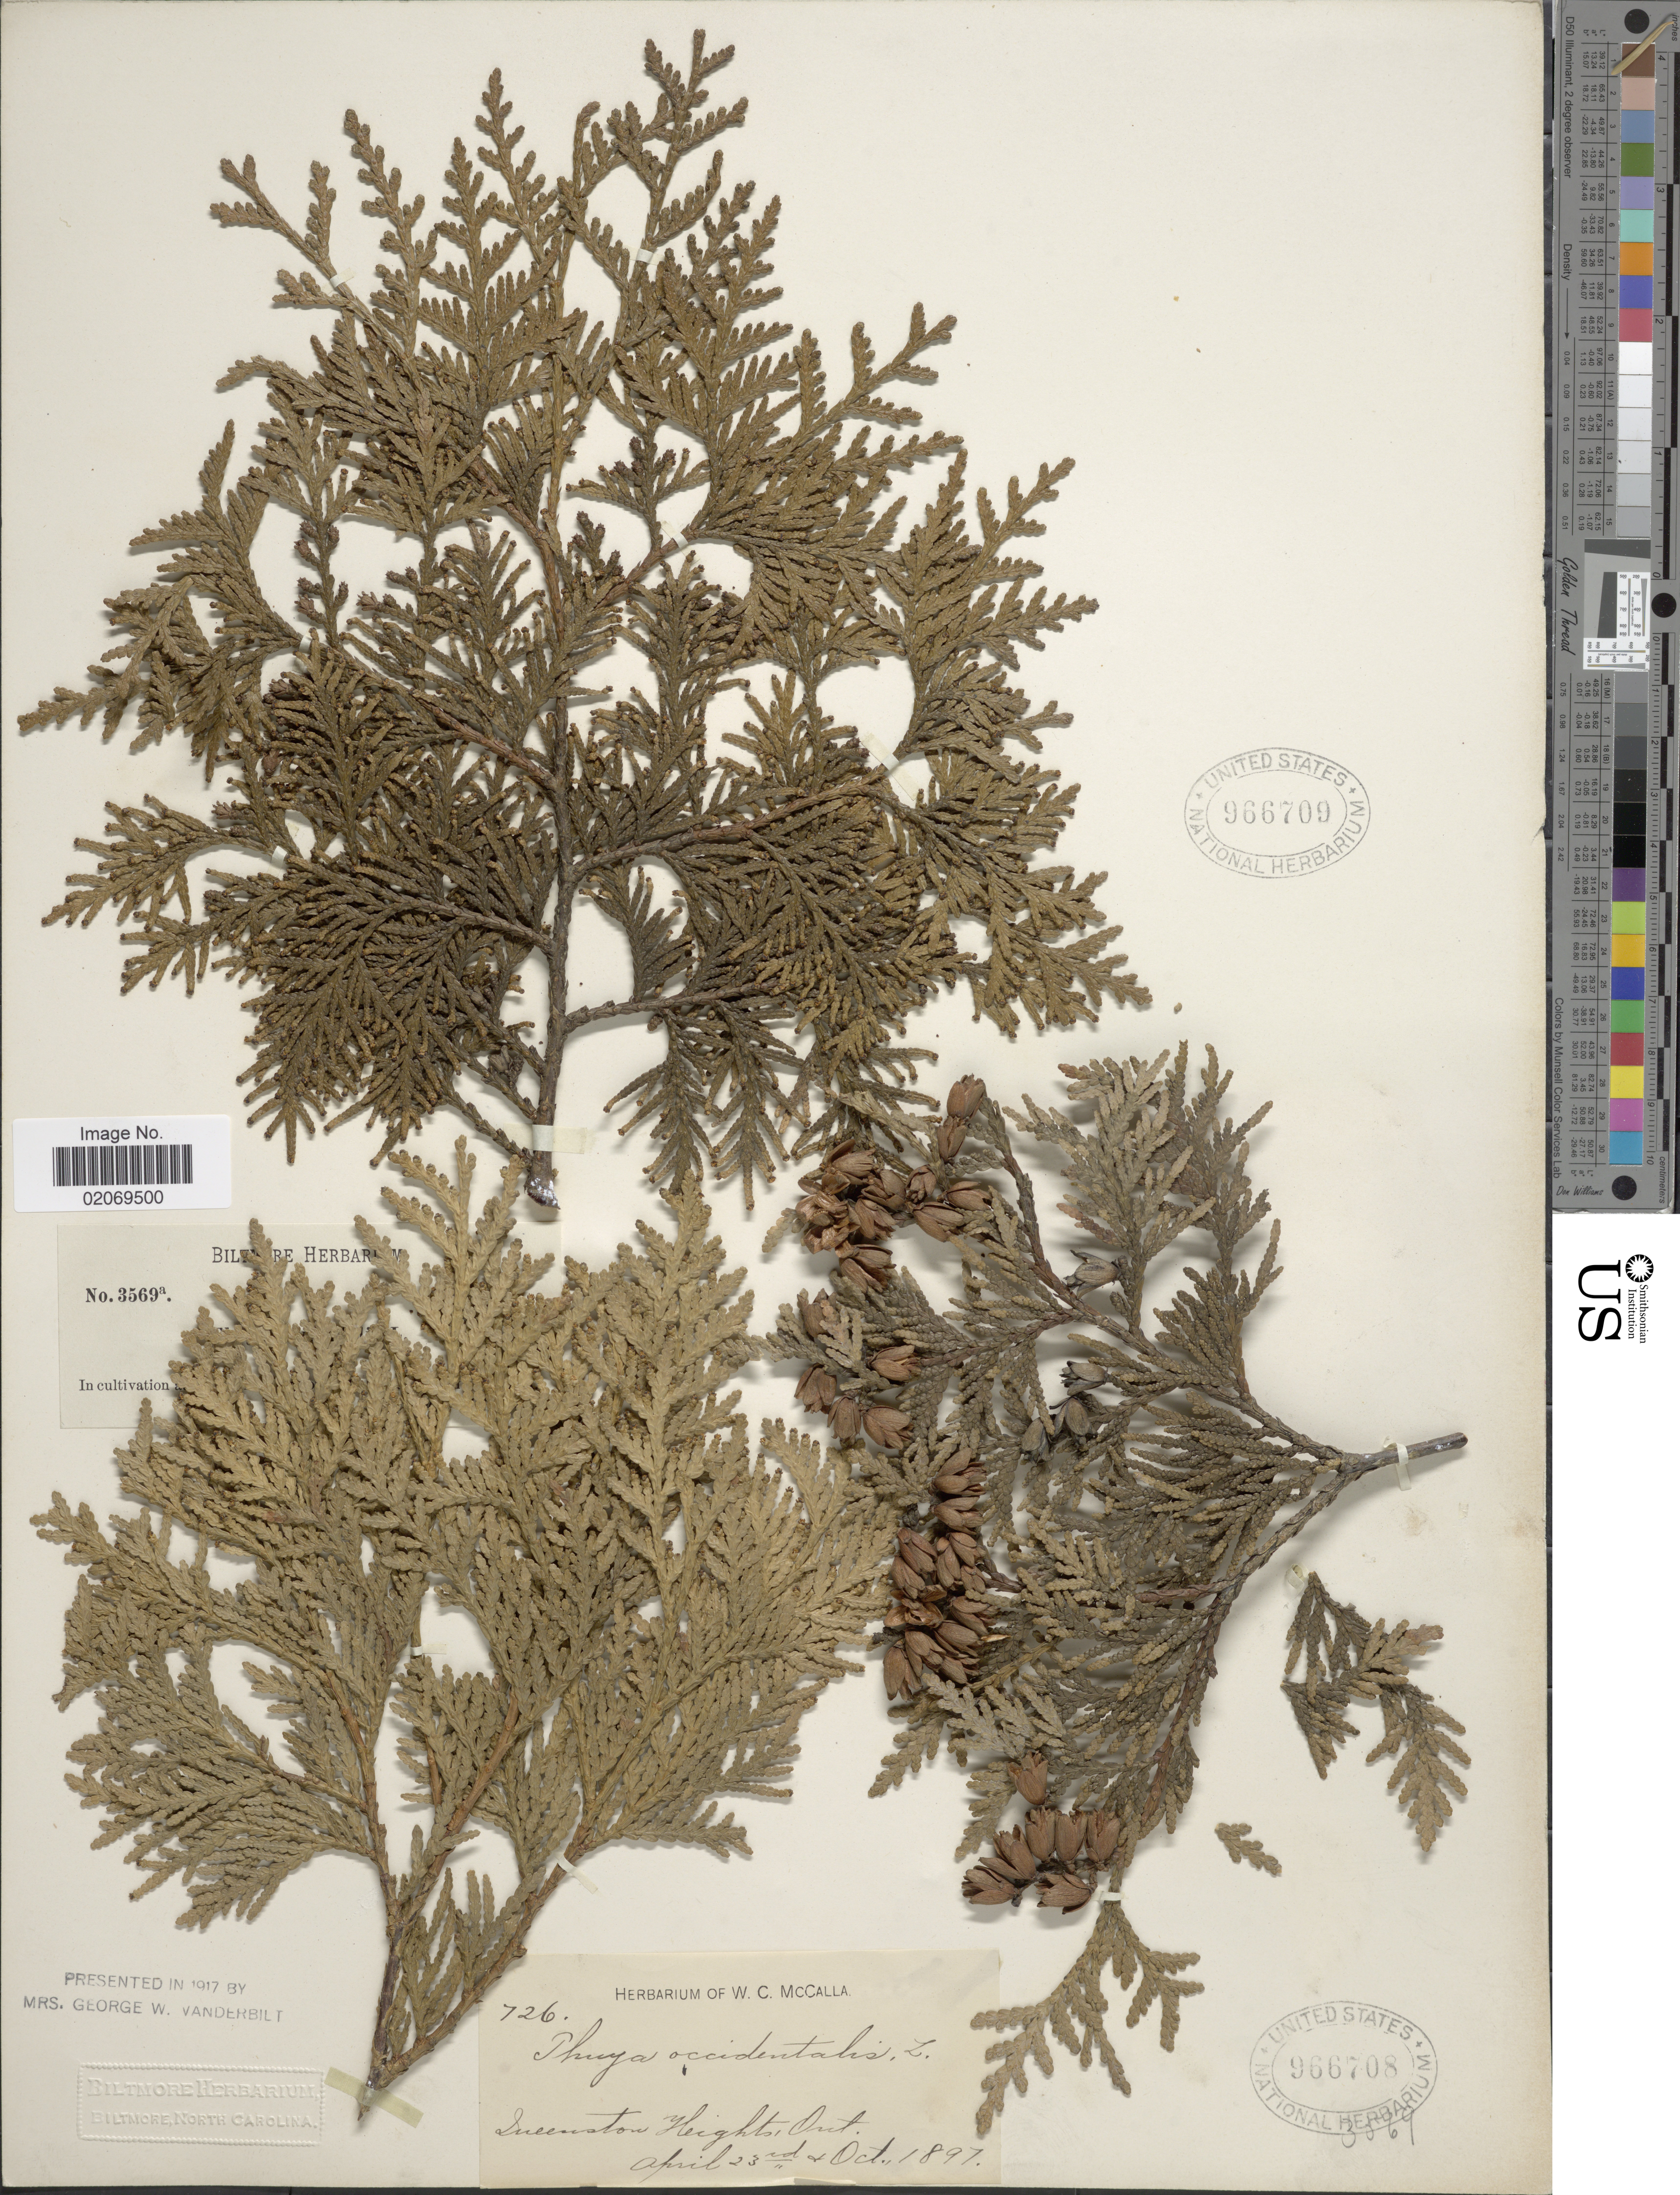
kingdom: Plantae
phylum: Tracheophyta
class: Pinopsida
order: Pinales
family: Cupressaceae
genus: Thuja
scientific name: Thuja occidentalis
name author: L.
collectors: ex herb. W. C. McCalla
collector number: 3659a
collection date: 1897-04-23/1897-10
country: Canada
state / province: Ontario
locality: Queenston Heights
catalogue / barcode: US 966709-2